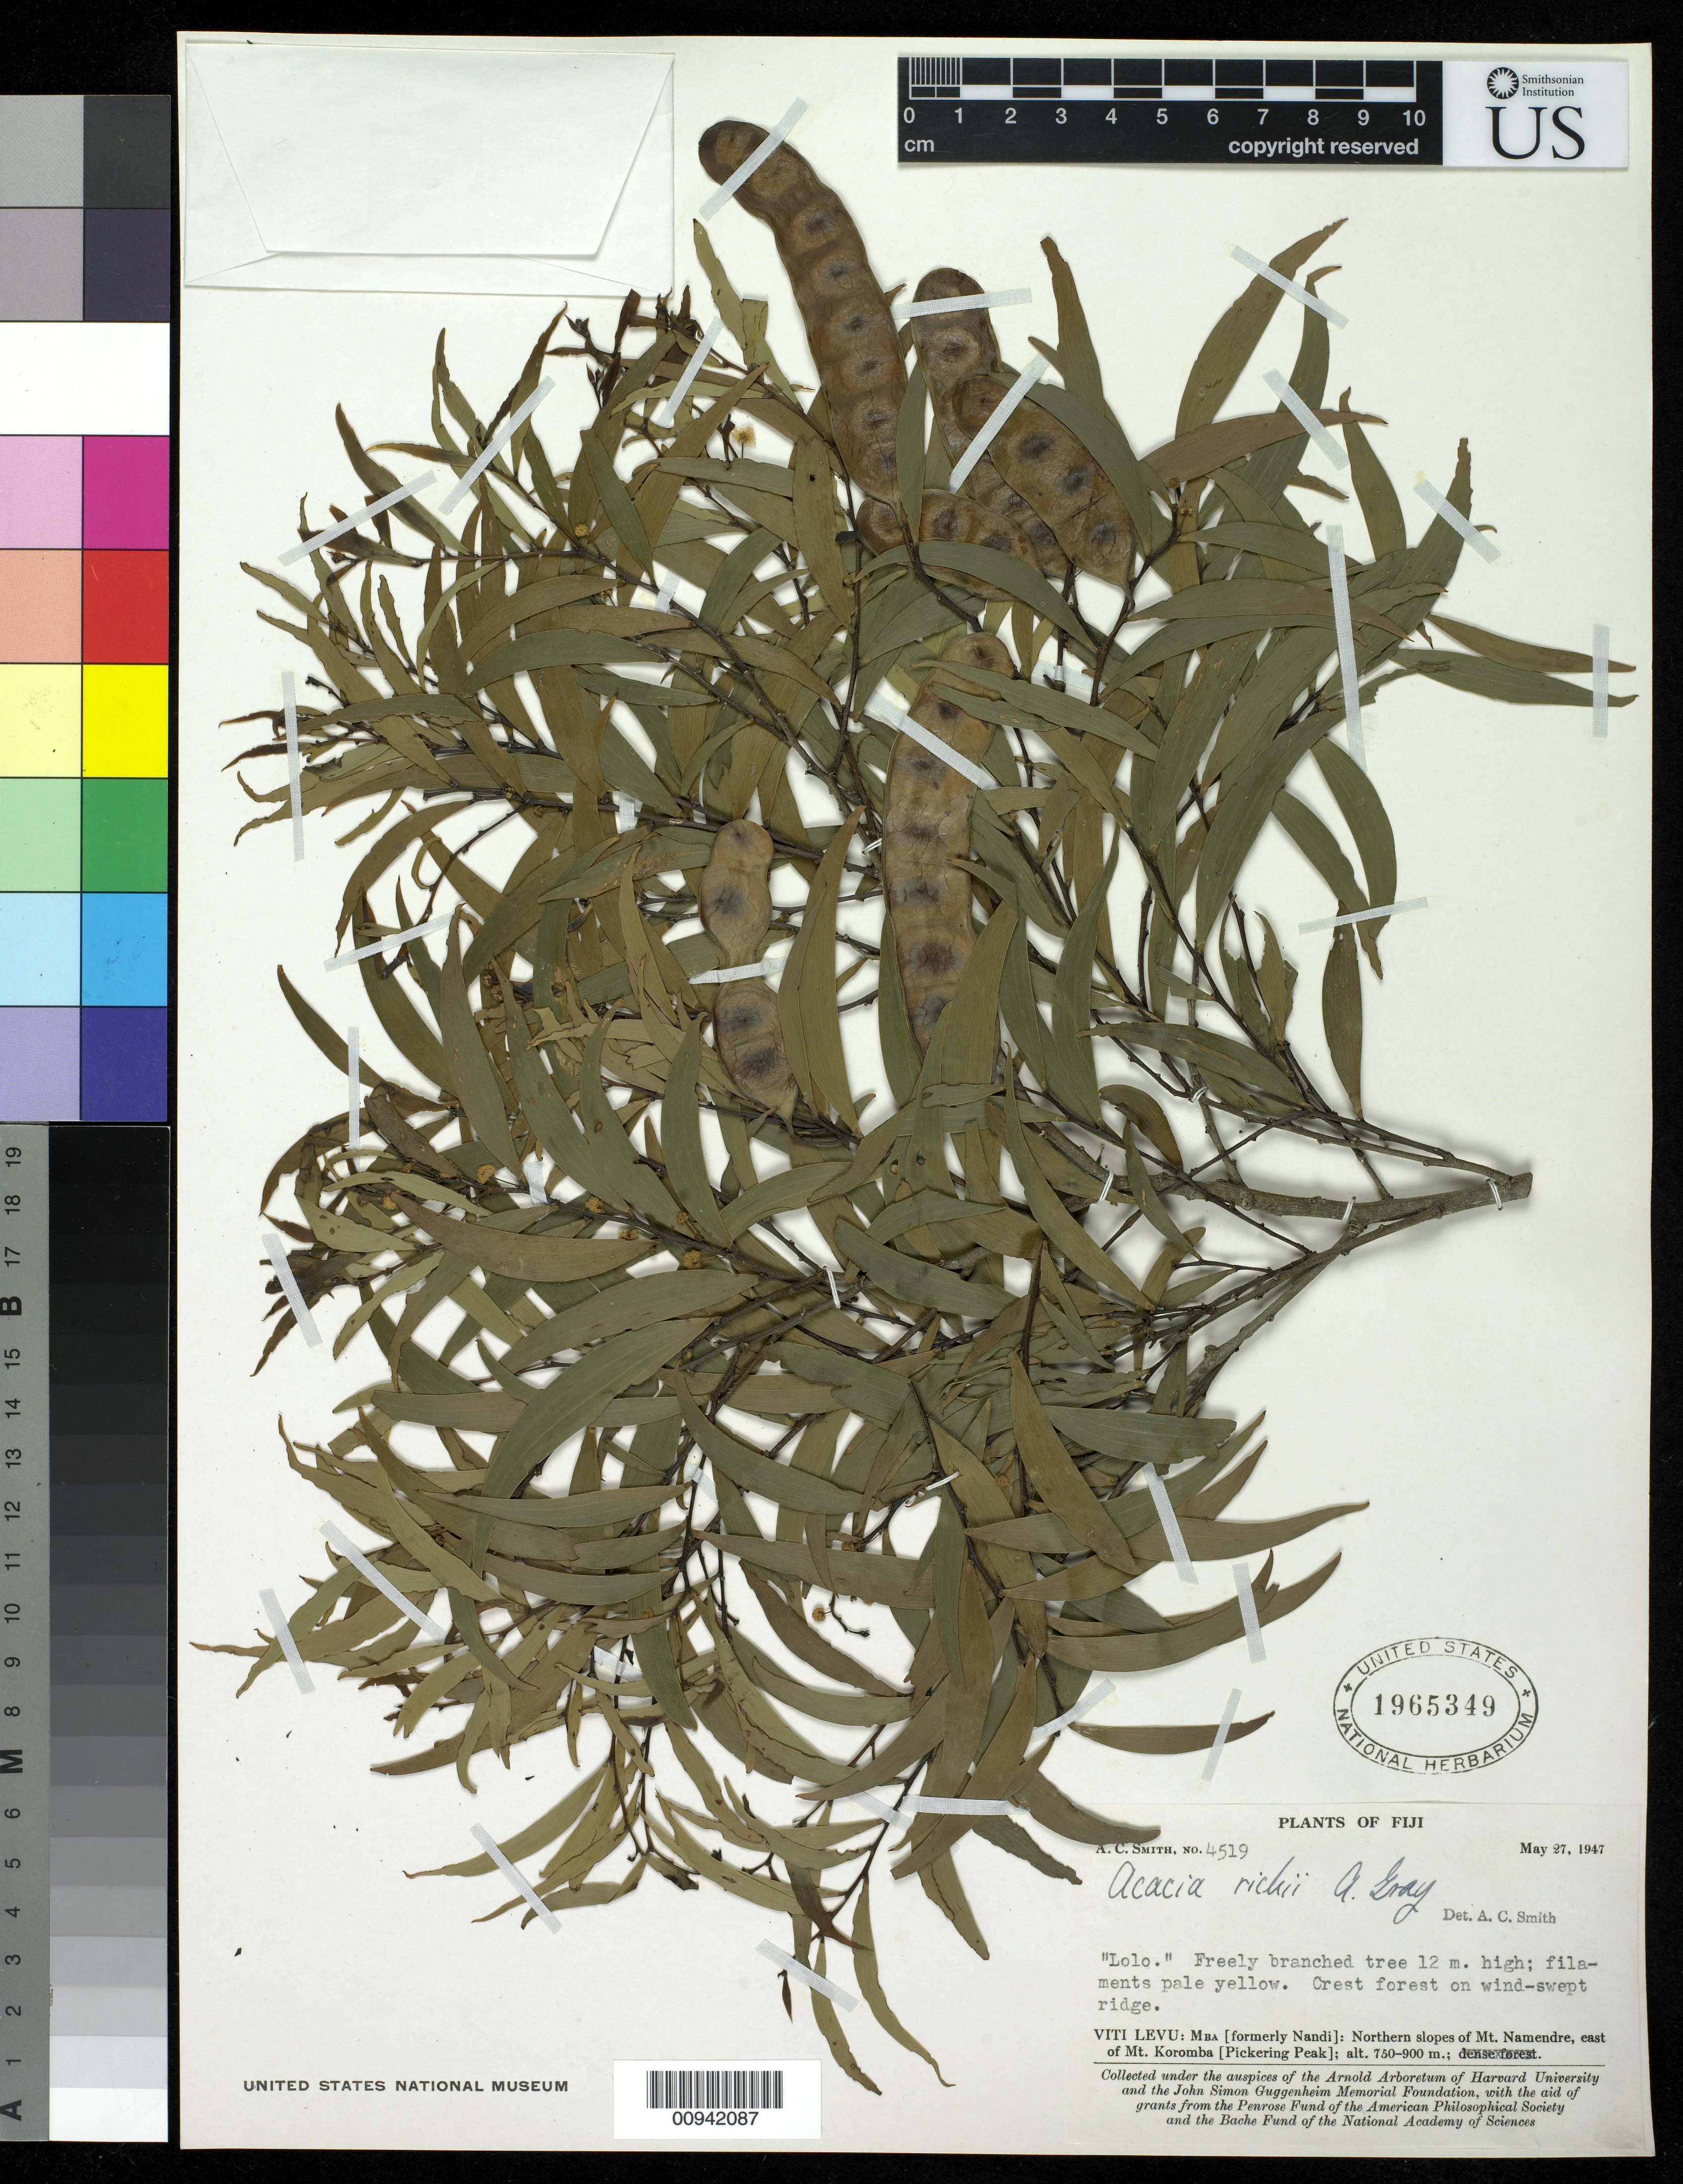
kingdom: Plantae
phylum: Tracheophyta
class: Magnoliopsida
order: Fabales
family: Fabaceae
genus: Acacia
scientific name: Acacia richii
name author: A. Gray in Wilkes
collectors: C. A. Smith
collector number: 4519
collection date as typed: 27 May 1947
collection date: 1947-05-27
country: Fiji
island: Viti Levu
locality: Mba [formerly Nandi]: northern slopes of Mt. Namendre, east of Mt. Koromba [Pickering Peak]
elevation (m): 750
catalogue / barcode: US 1965349